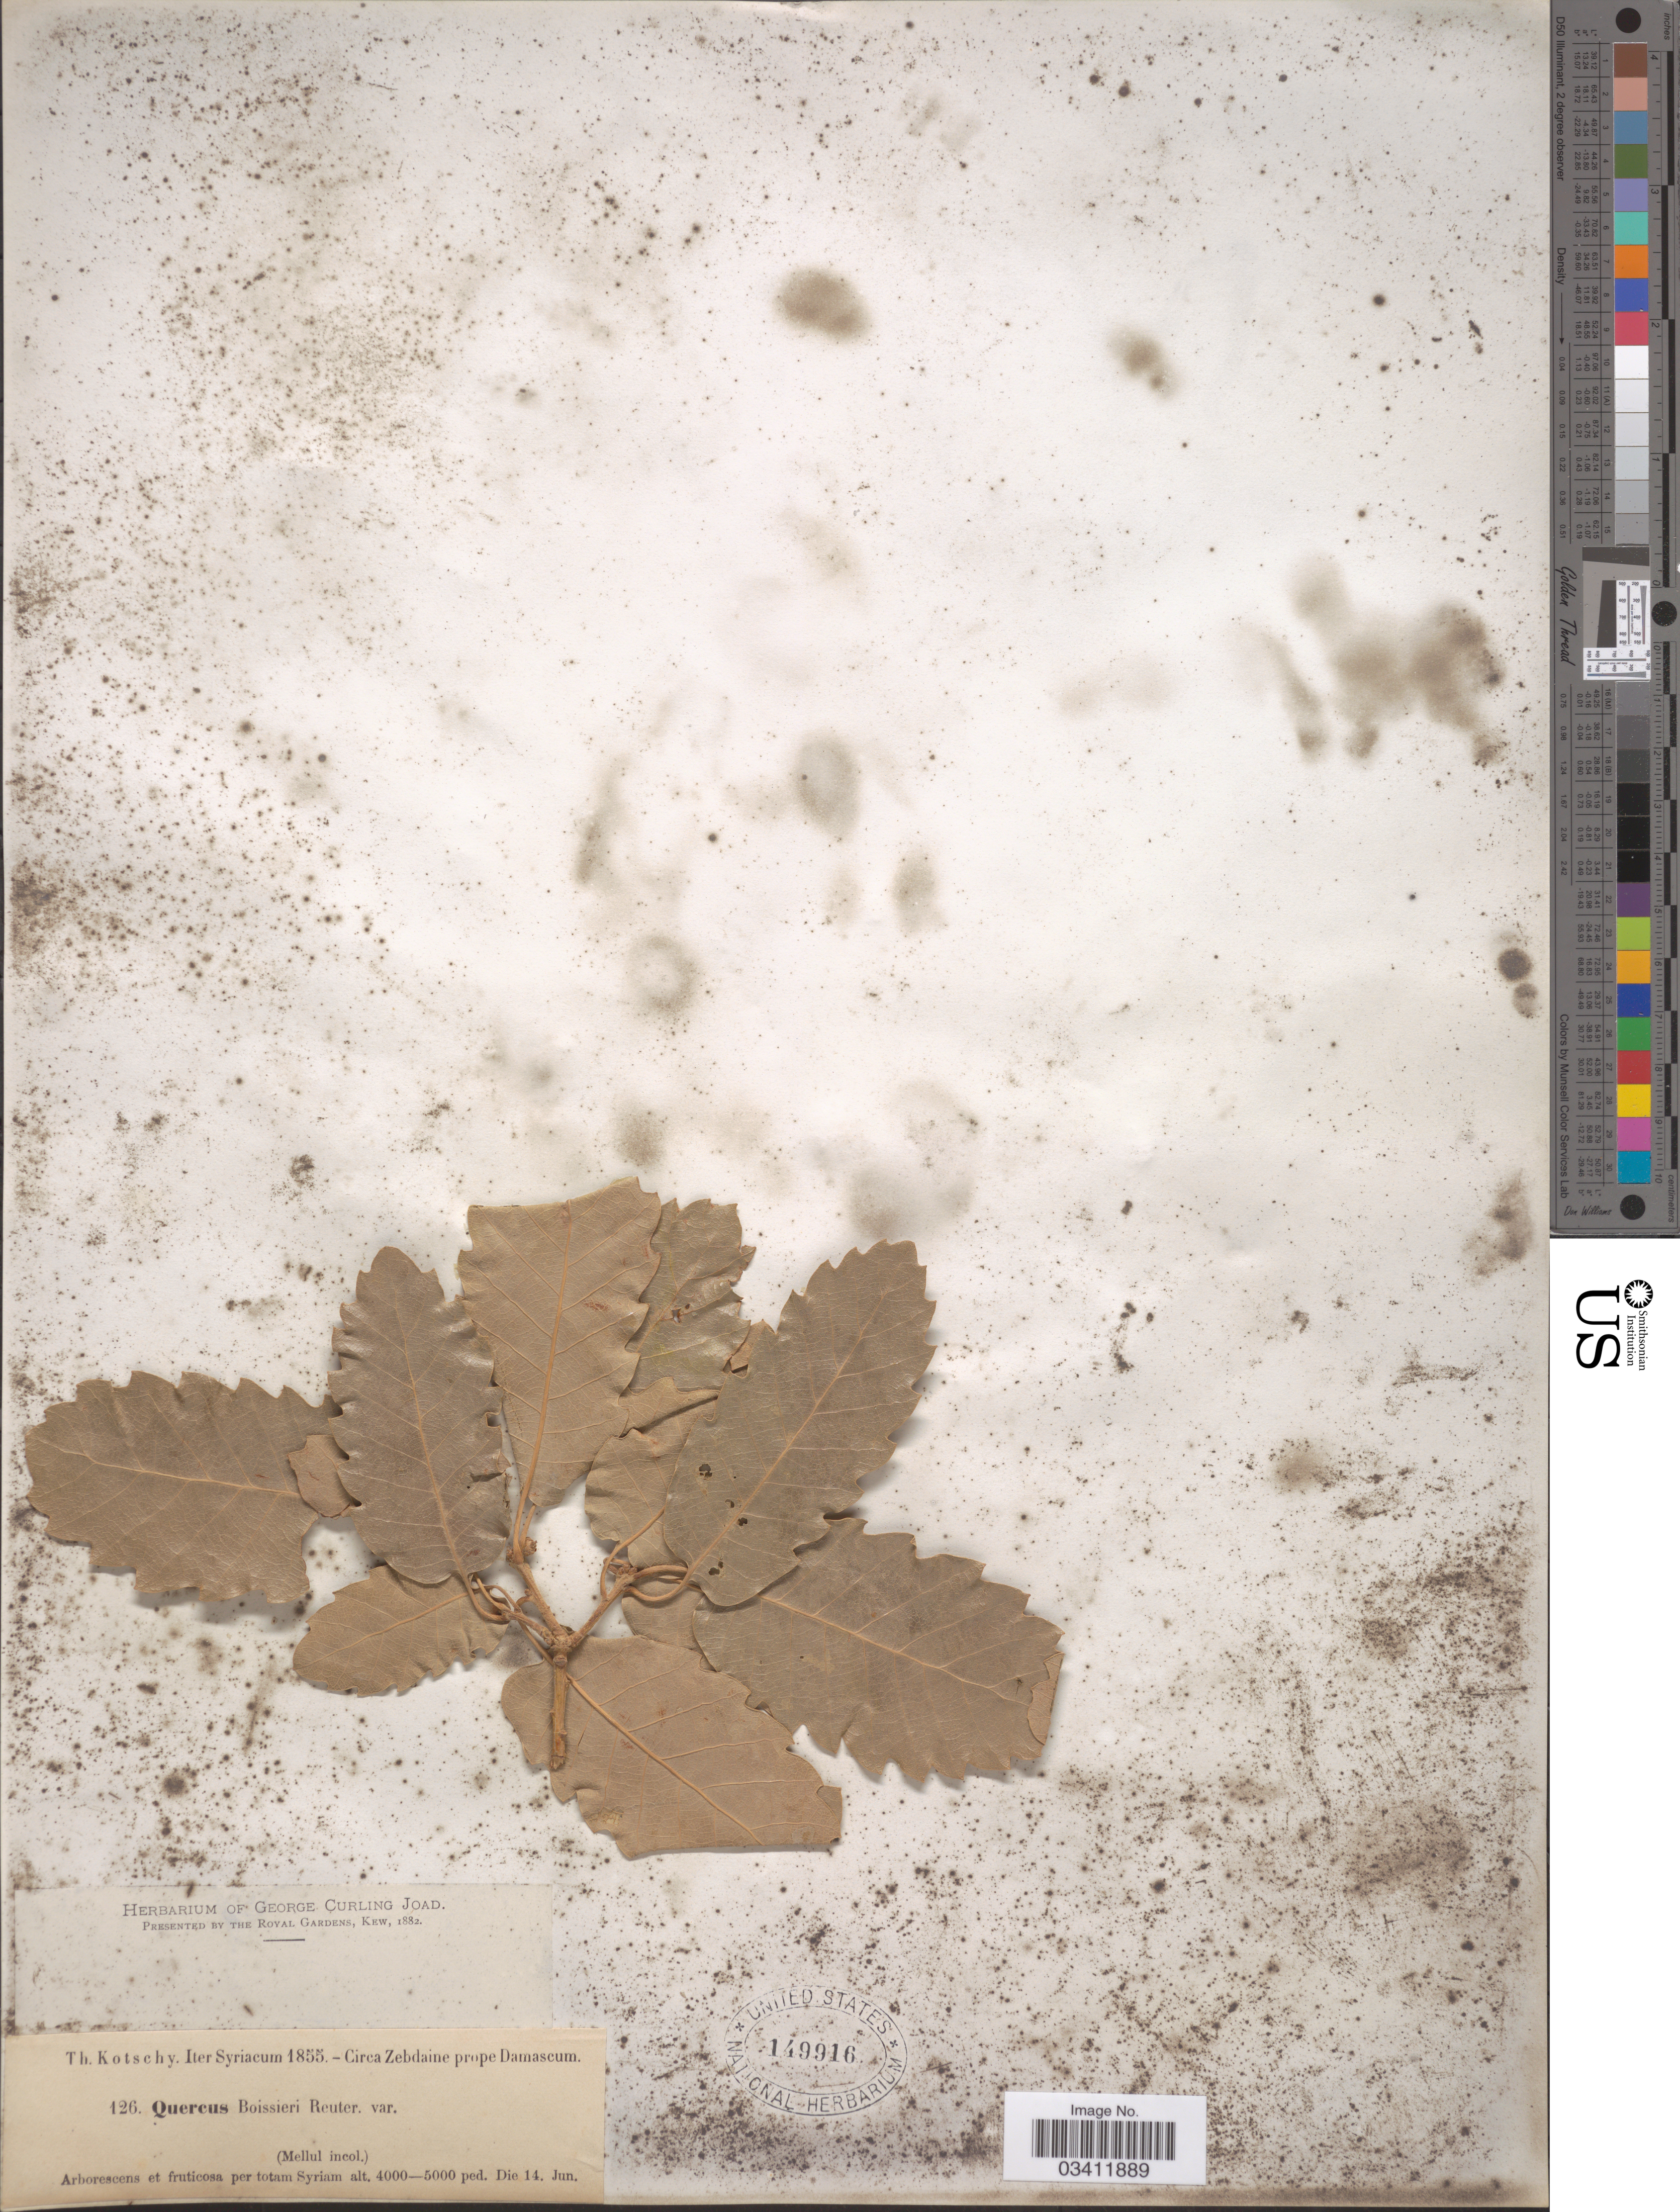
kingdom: Plantae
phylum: Tracheophyta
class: Magnoliopsida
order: Fagales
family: Fagaceae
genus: Quercus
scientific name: Quercus infectoria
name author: Olivier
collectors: K. G. Kotschy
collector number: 126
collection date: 1855-06-14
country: Syria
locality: Syriacum. Circa Zebdaine prope Damascum. Arborescens et fruticosa per totam Syriam.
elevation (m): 1219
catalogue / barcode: US 149916